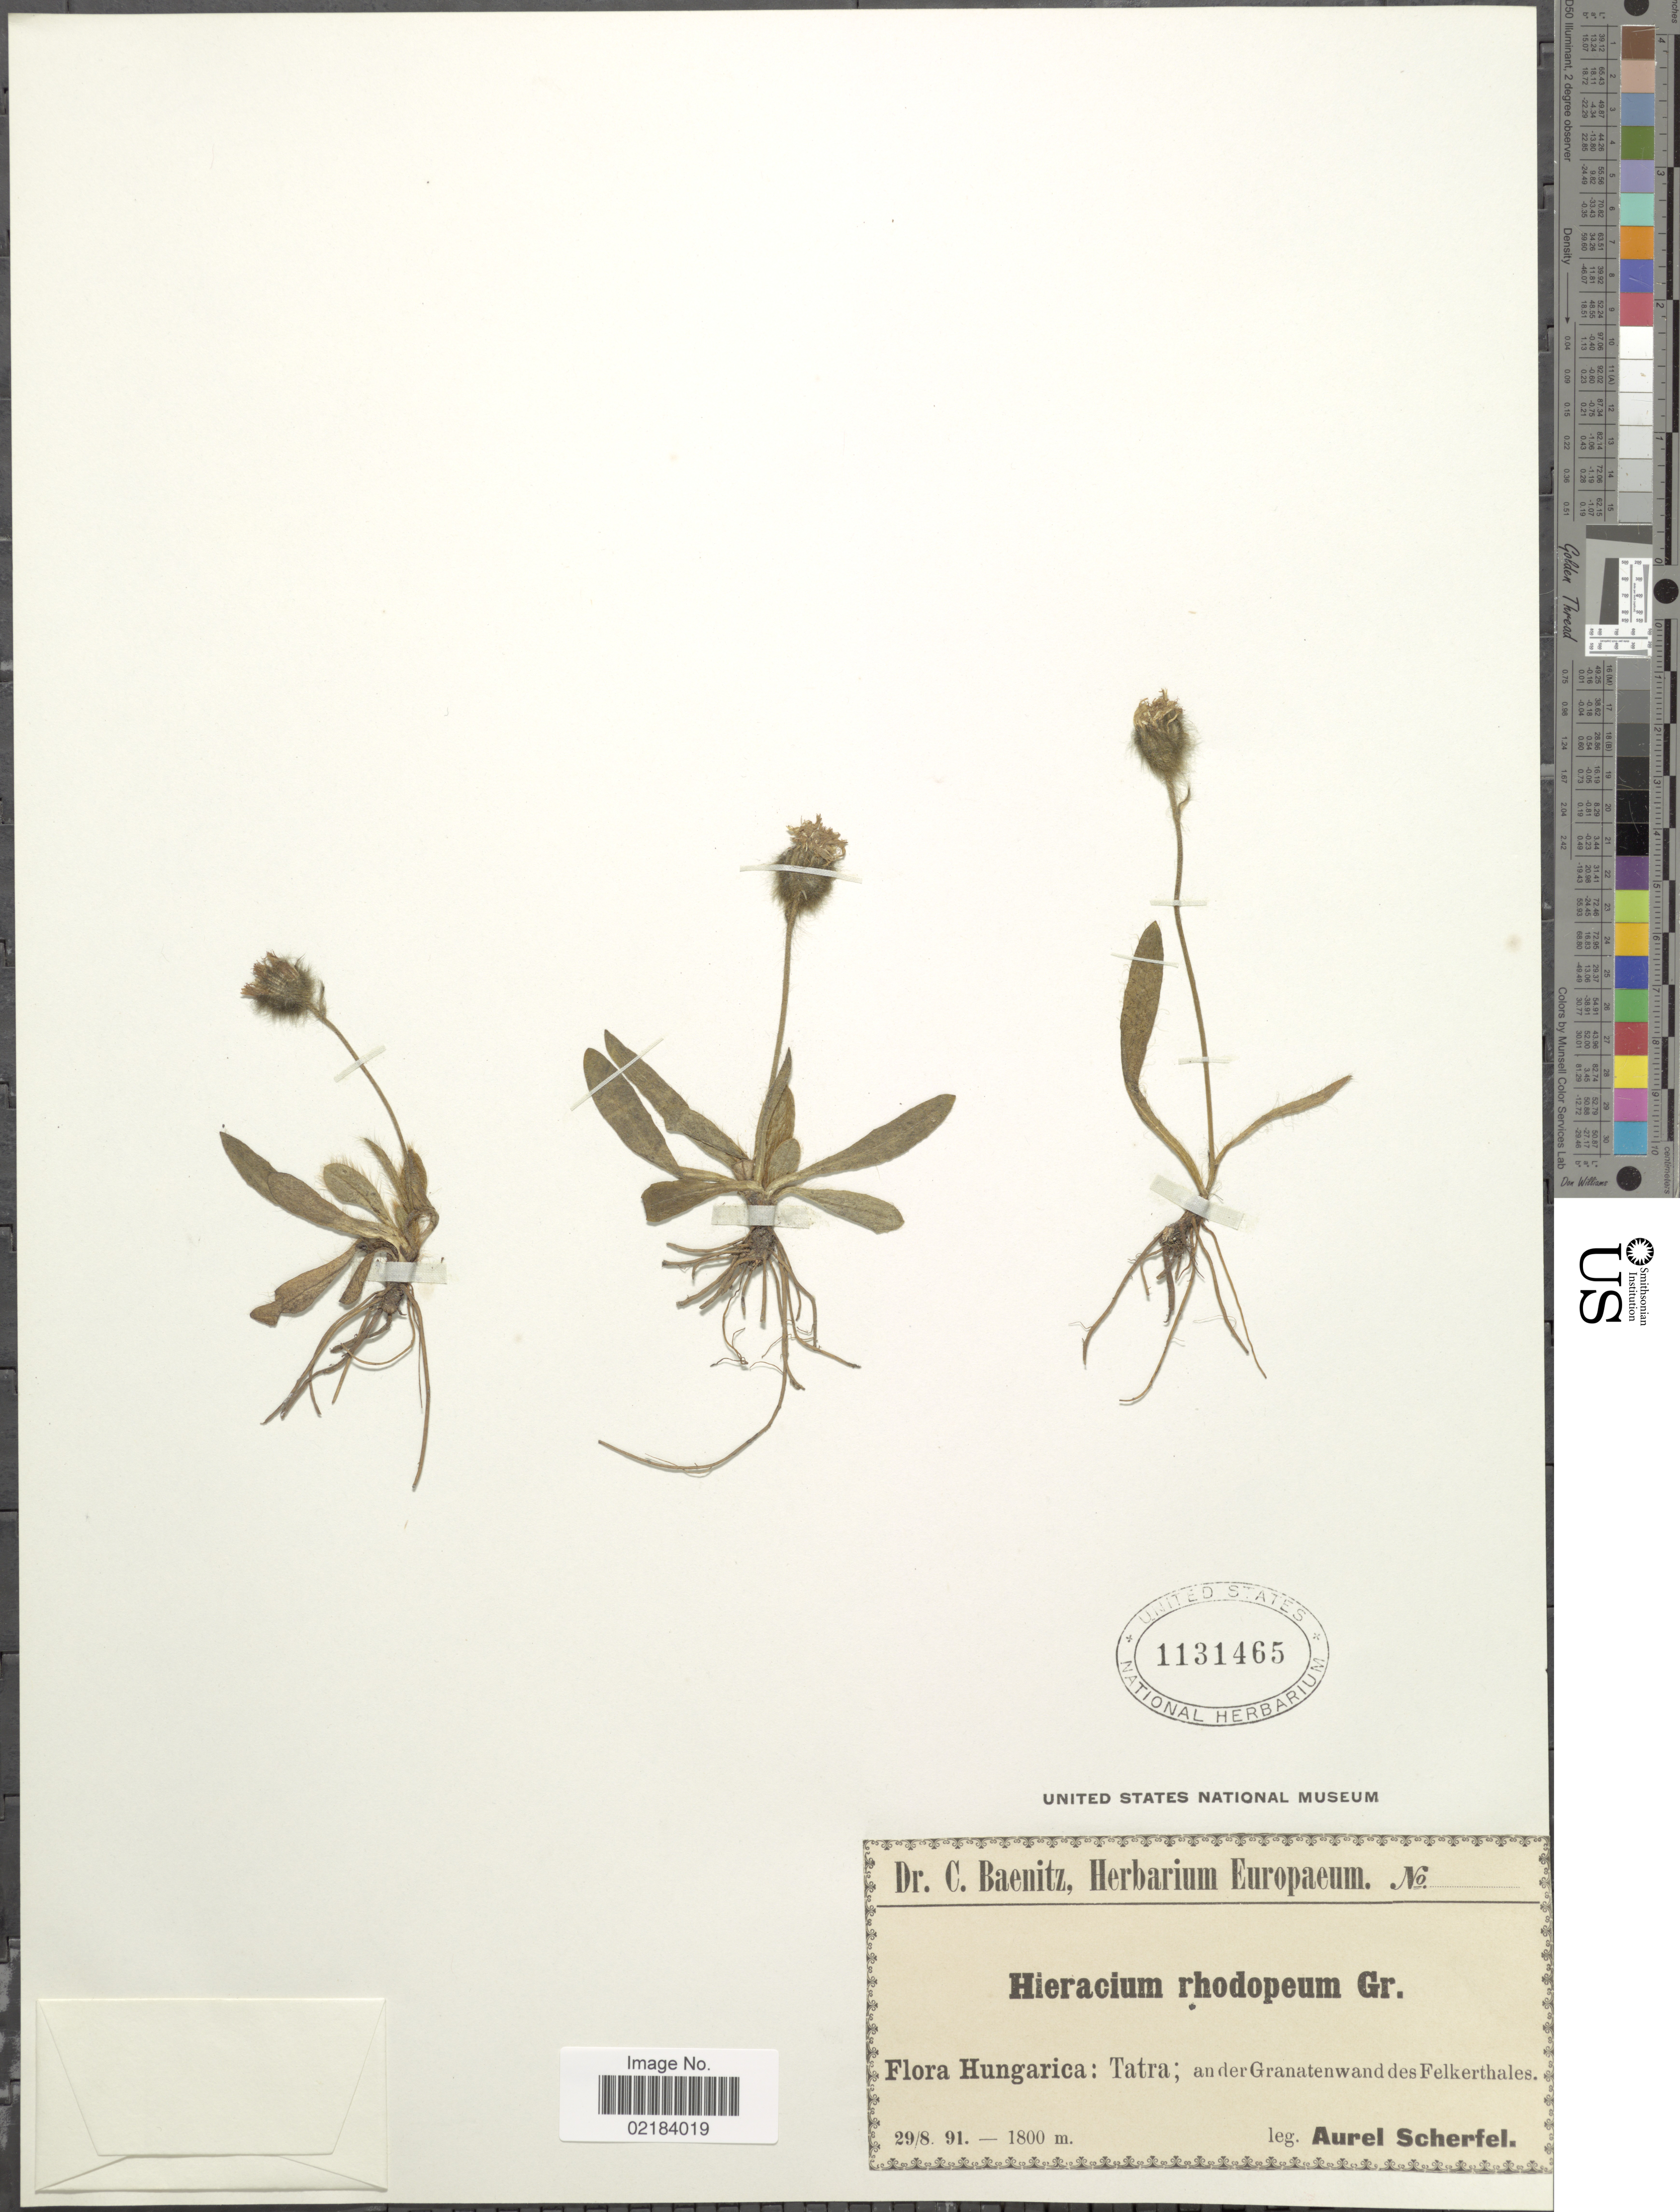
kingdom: Plantae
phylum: Tracheophyta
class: Magnoliopsida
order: Asterales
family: Asteraceae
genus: Hieracium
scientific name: Hieracium alpicola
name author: Steud. & Hochst.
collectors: A. Scherfel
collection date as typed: Transcribed d/m/y: 29/8/91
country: Hungary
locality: Tatra; nader Granatenwanddes Felkerthales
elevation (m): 1800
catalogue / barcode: US 1131465